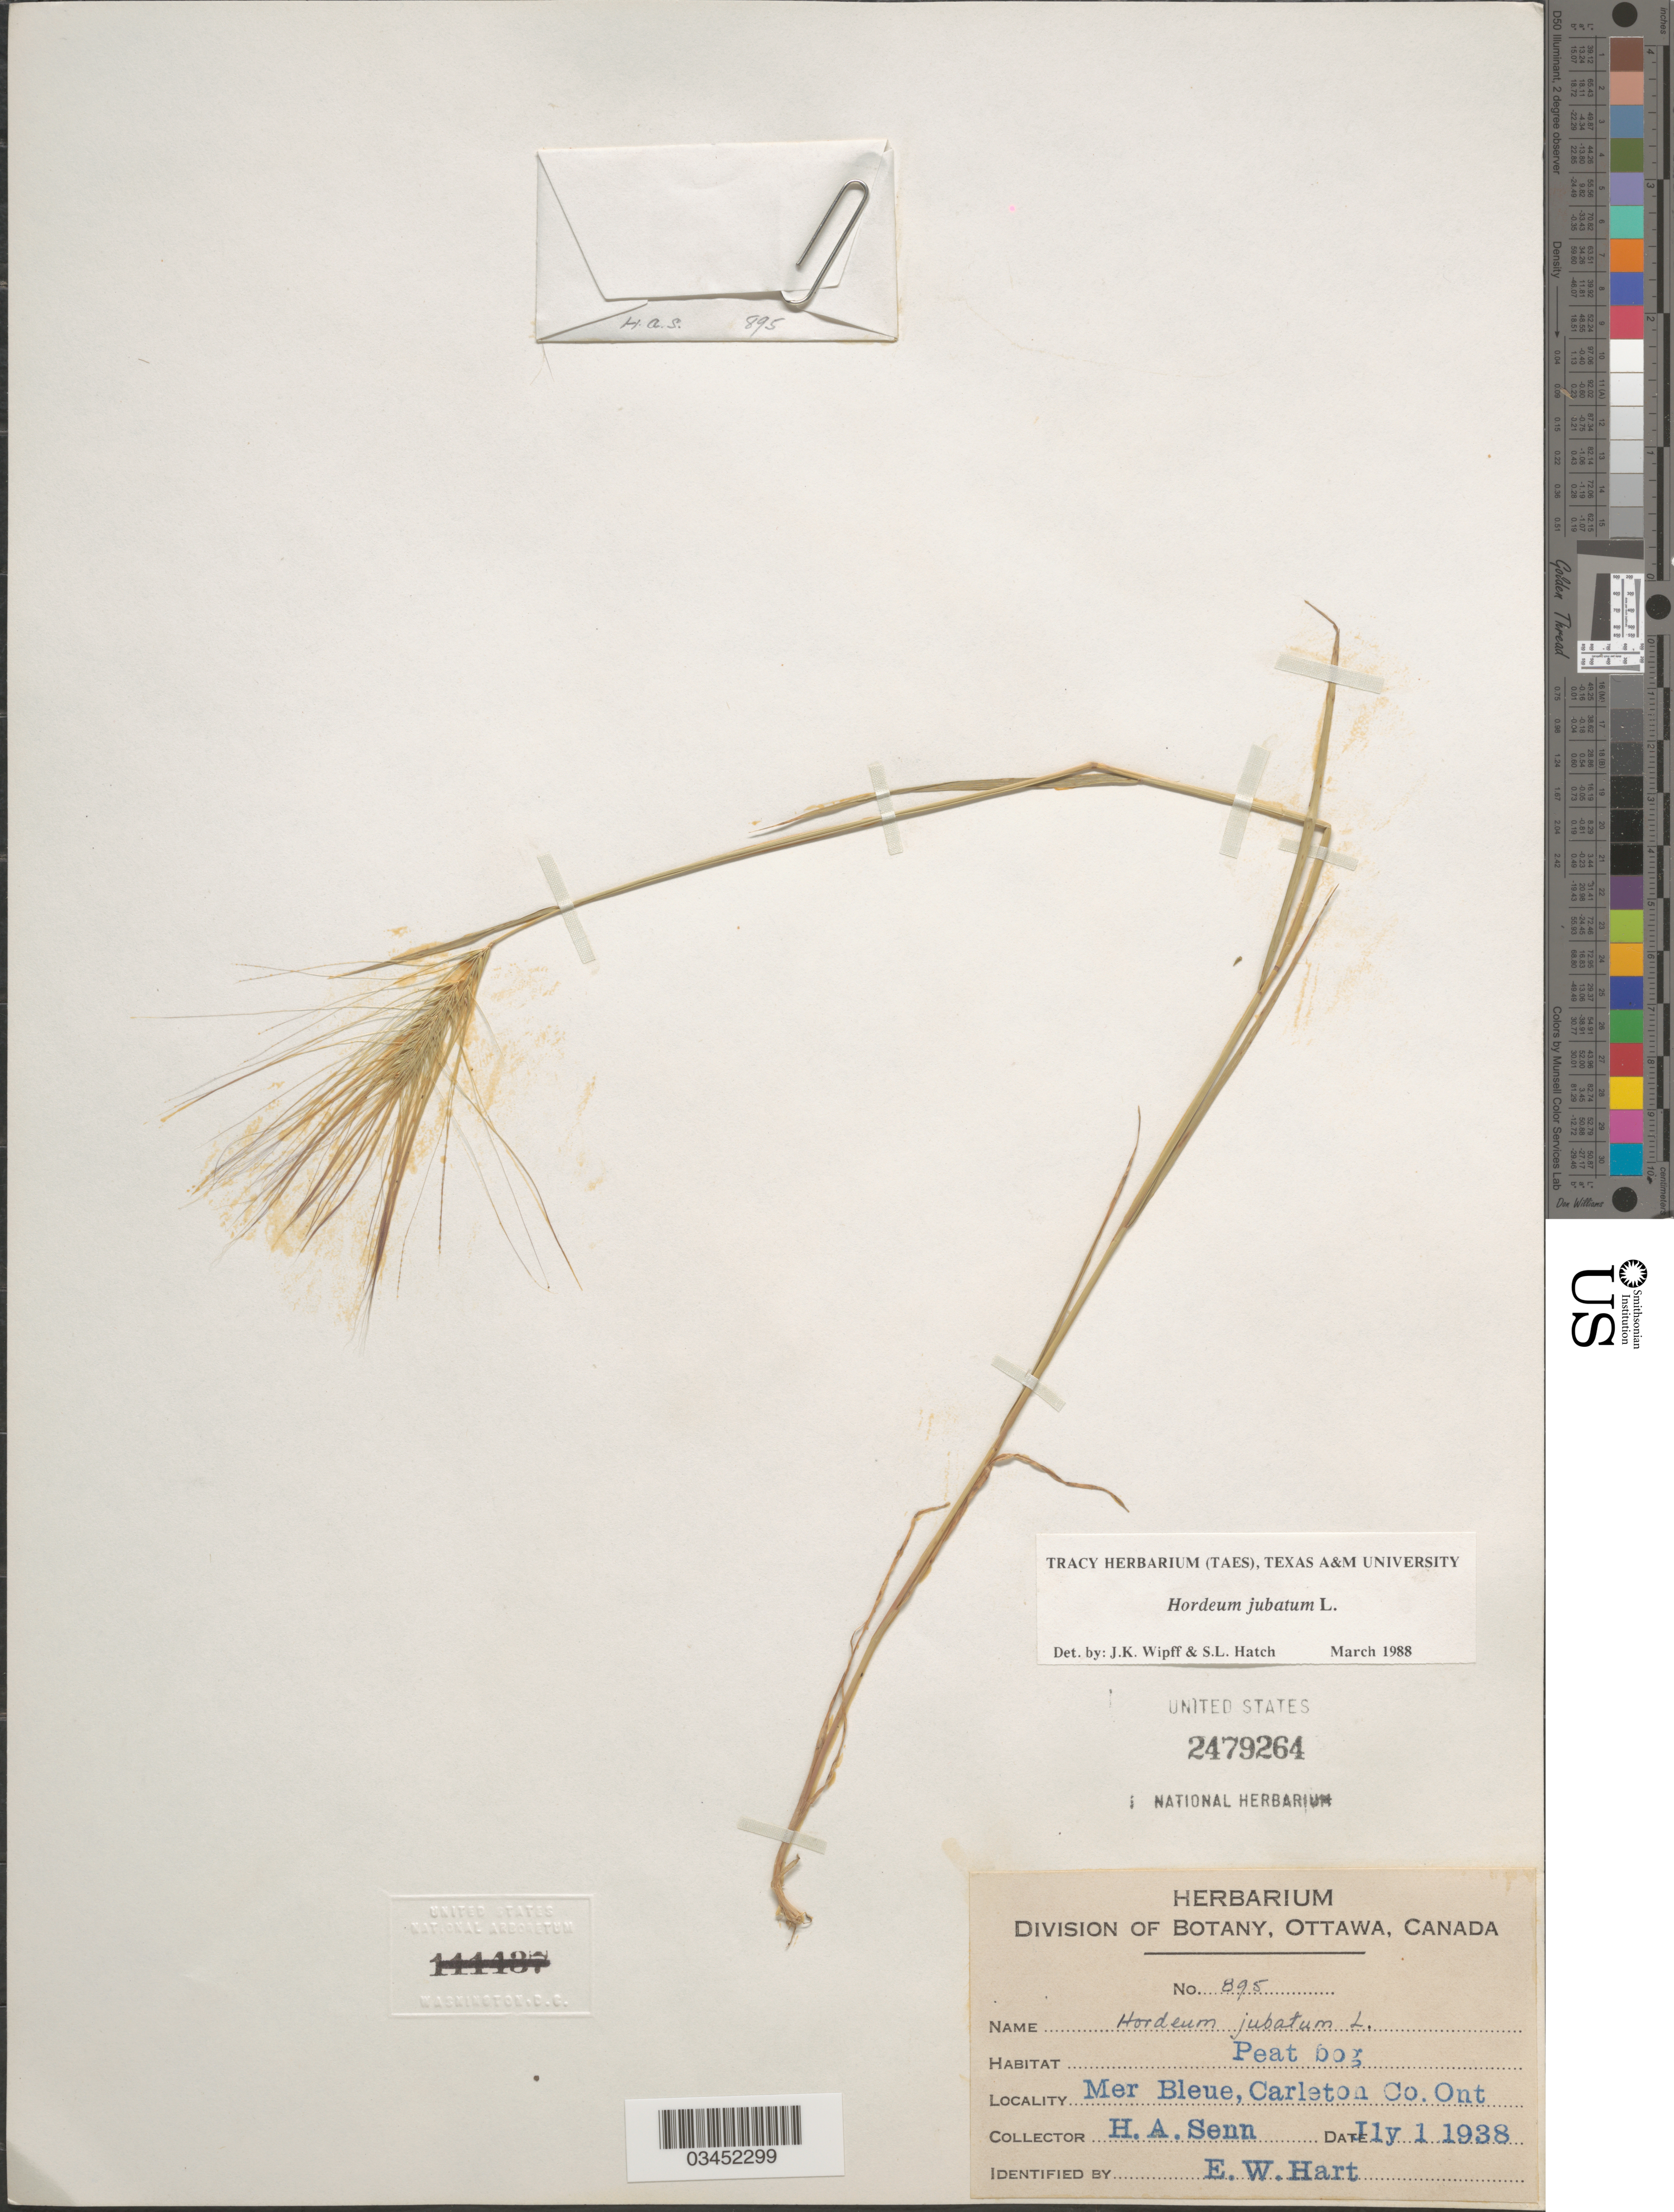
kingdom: Plantae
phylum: Tracheophyta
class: Liliopsida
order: Poales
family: Poaceae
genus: Hordeum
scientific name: Hordeum jubatum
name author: L.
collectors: H. Senn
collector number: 895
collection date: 1938-07-01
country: Canada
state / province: Ontario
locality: Mer Bleue, Carleton Co.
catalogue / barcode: US 2479264